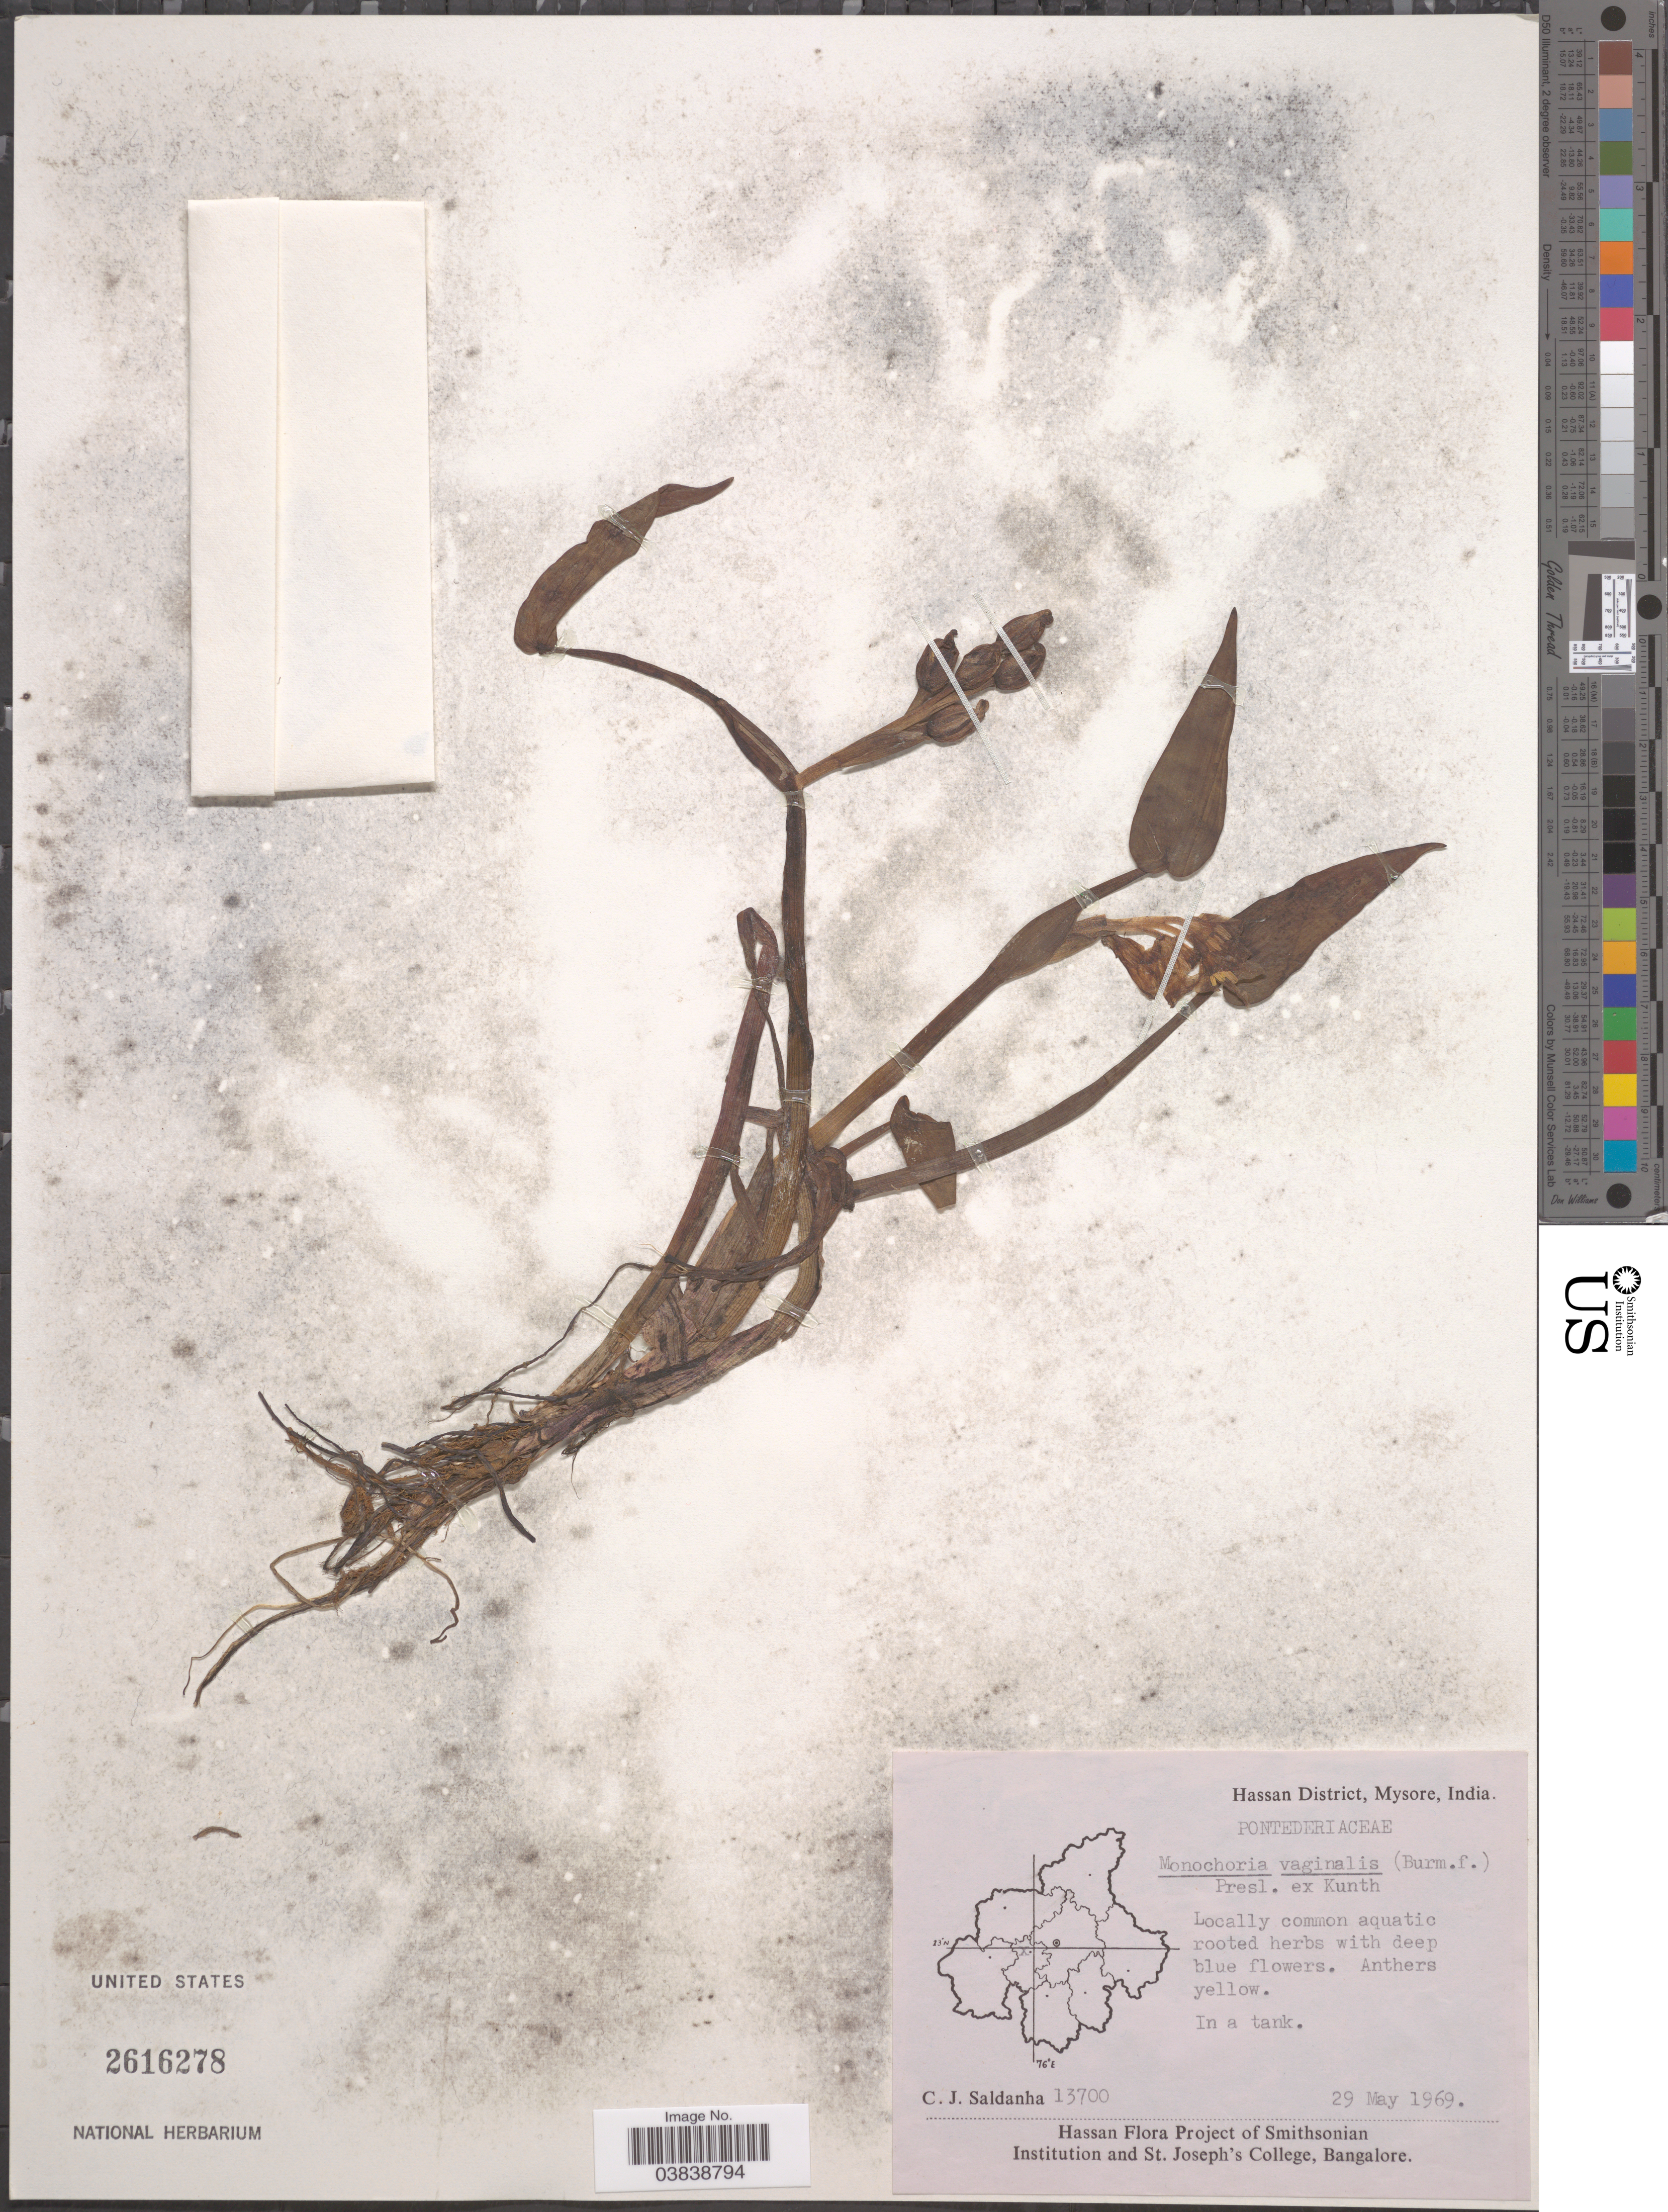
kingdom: Plantae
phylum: Tracheophyta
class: Liliopsida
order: Commelinales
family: Pontederiaceae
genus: Monochoria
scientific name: Monochoria vaginalis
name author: (Burm. f.) C. Presl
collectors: C. J. Saldanha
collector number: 13700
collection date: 1969-05-29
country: India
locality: Hassan District, Mysore. In a tank.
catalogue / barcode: US 2616278